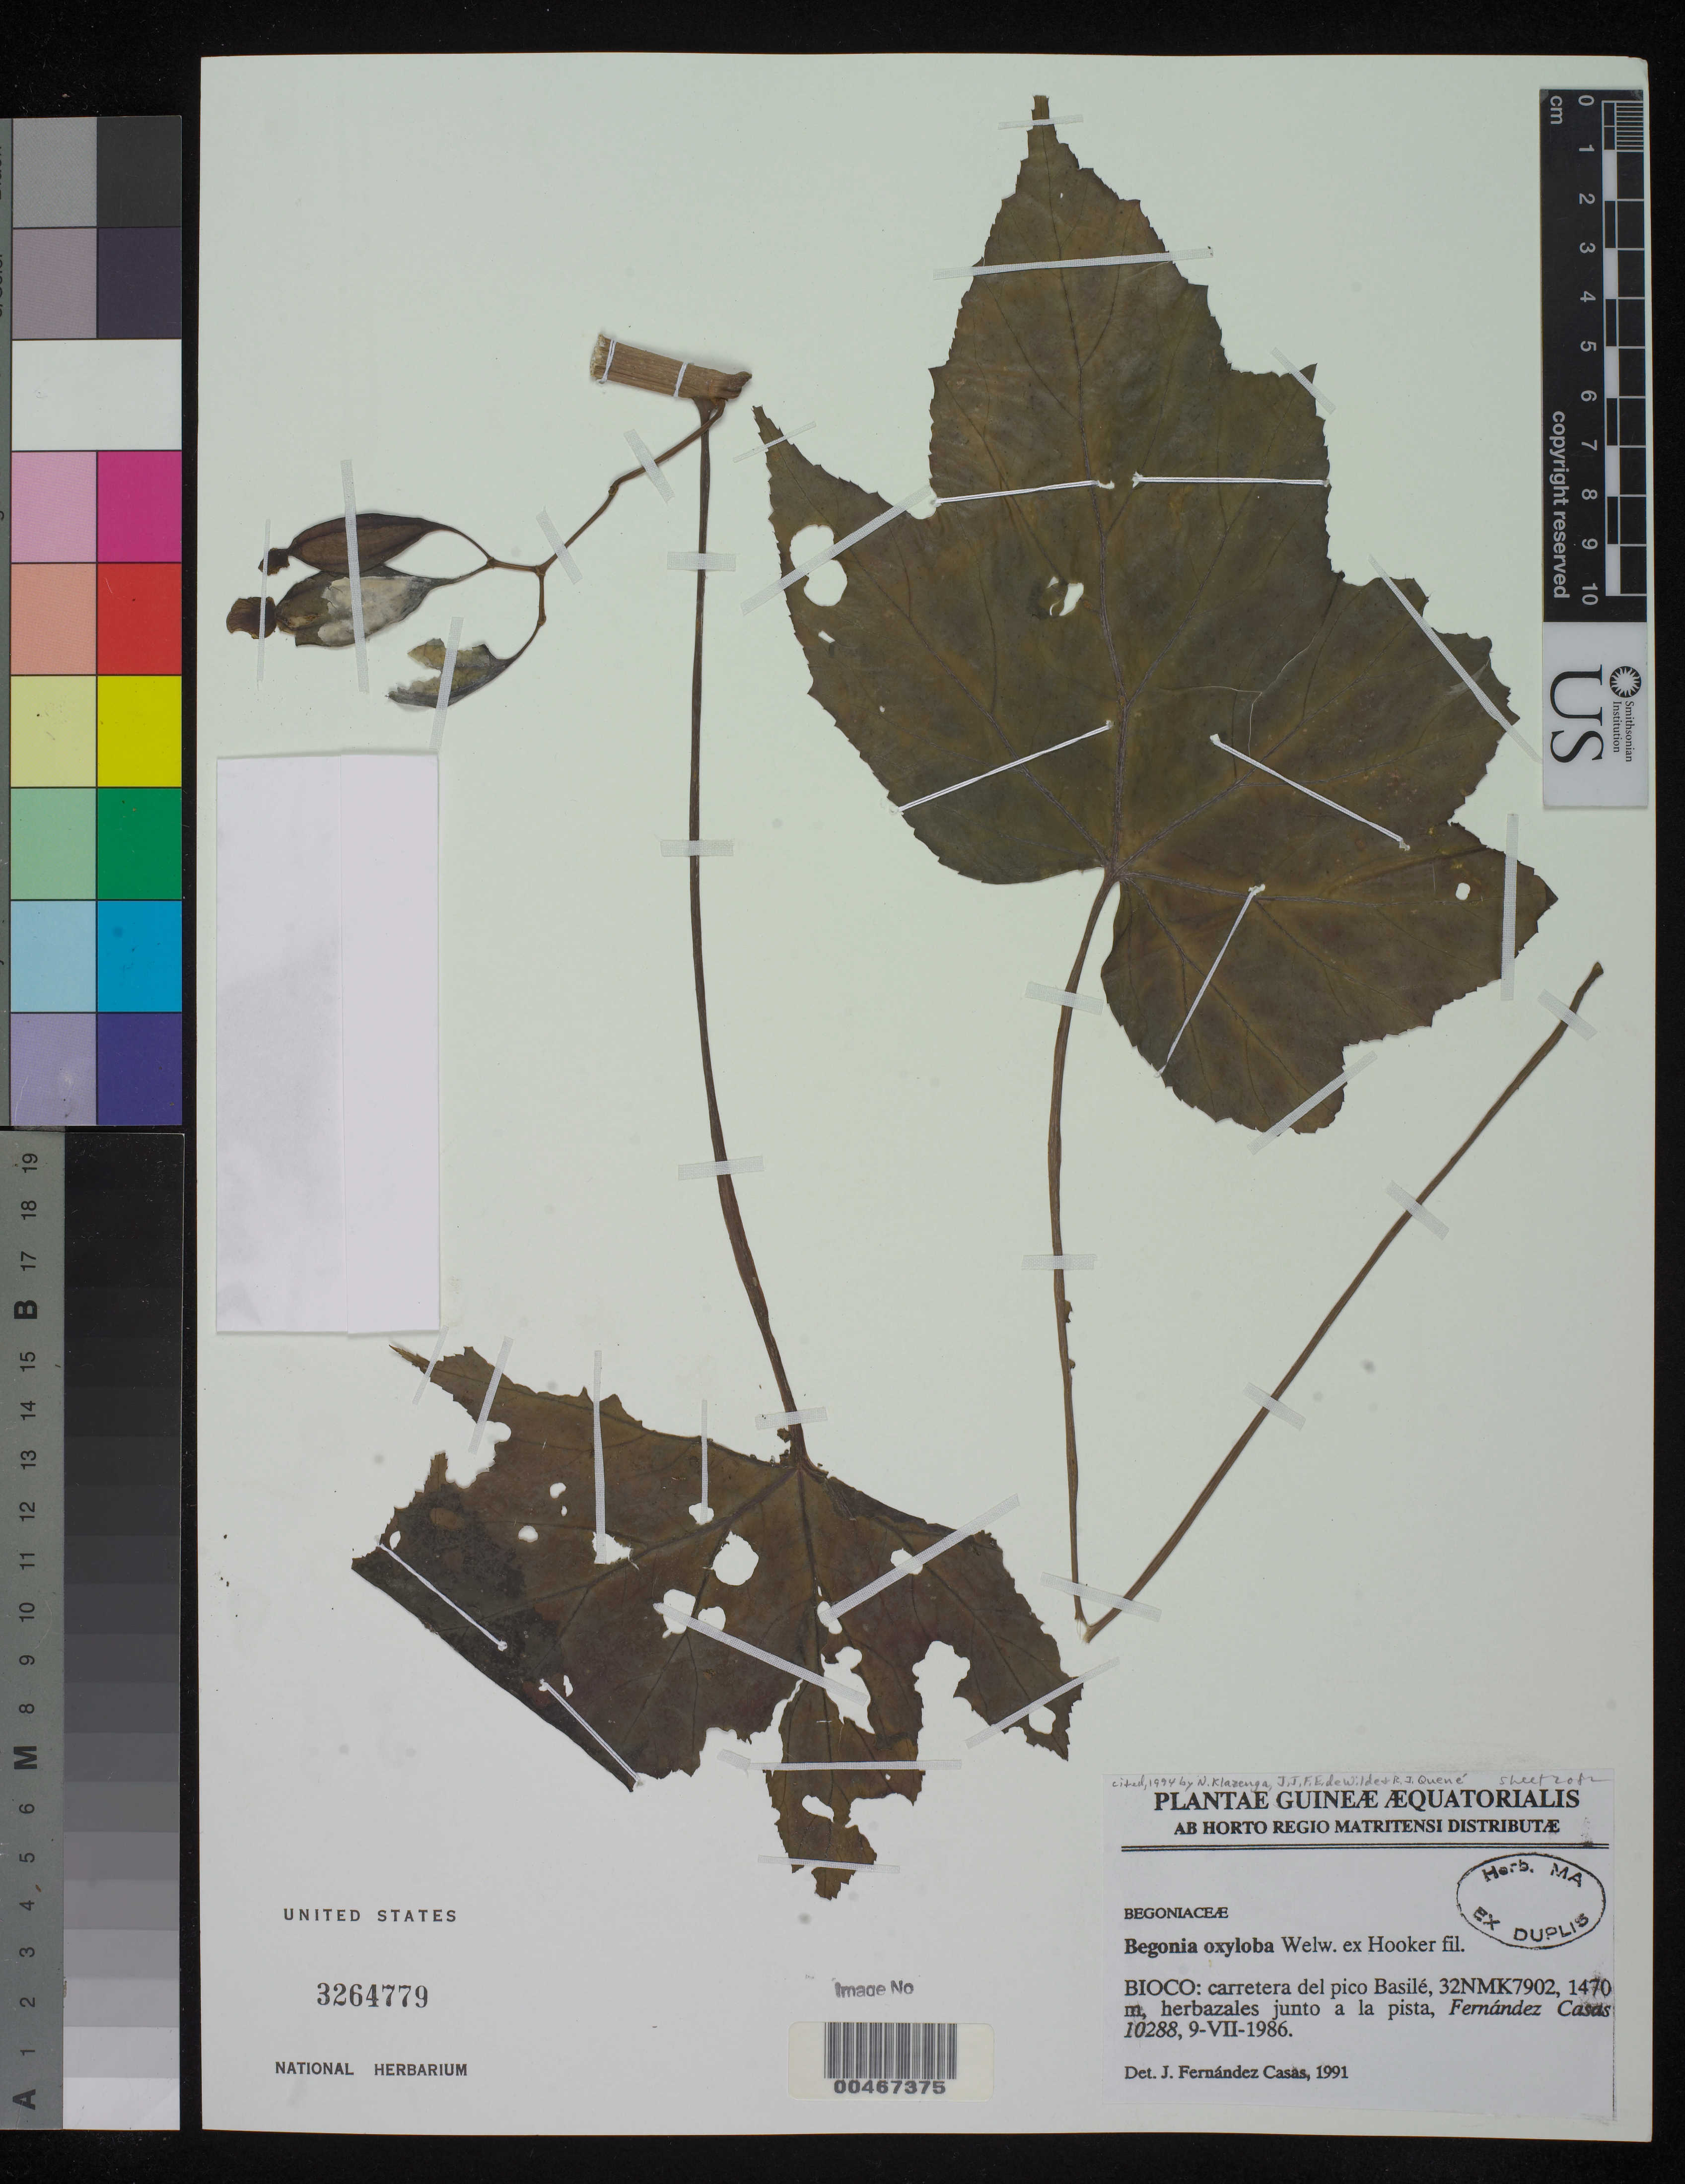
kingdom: Plantae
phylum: Tracheophyta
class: Magnoliopsida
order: Cucurbitales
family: Begoniaceae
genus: Begonia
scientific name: Begonia oxyloba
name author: Welw. ex Hook. f.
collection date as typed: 09 Jul 1986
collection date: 1986-07-09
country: Ecuador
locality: Bioco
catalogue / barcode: US 3264779